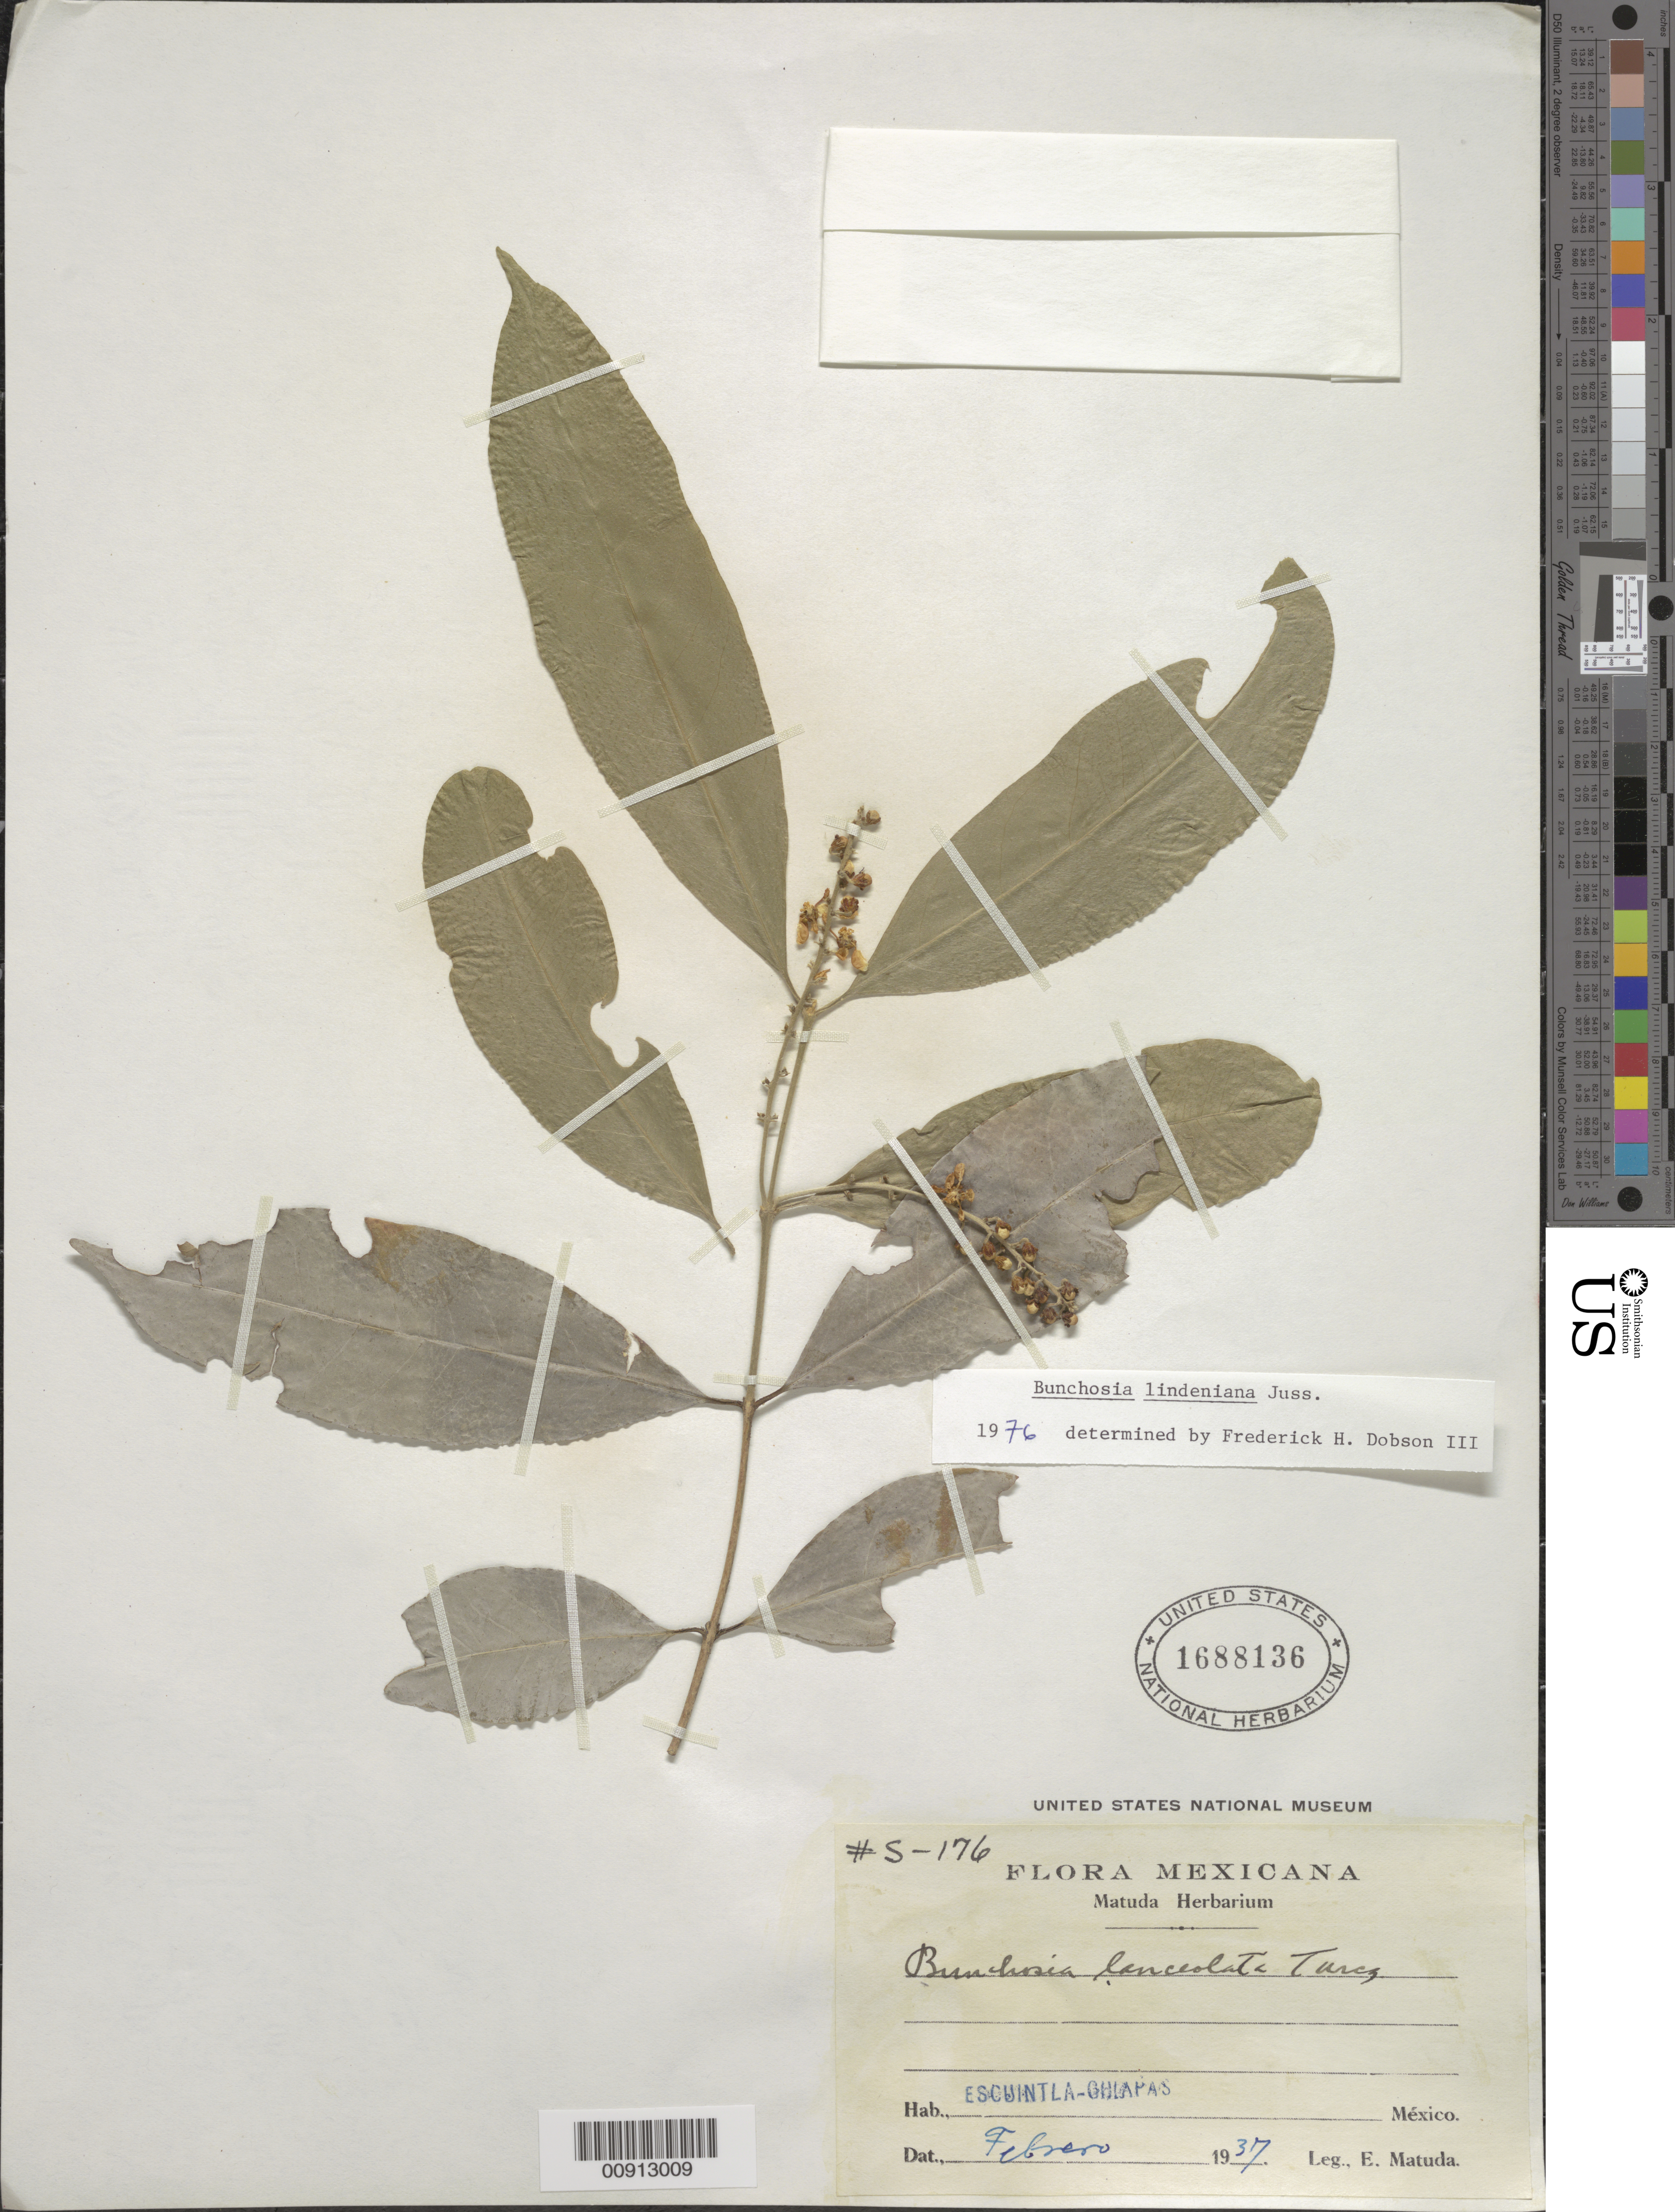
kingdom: Plantae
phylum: Tracheophyta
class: Magnoliopsida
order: Malpighiales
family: Malpighiaceae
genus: Bunchosia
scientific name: Bunchosia lindeniana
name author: A. Juss.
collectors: E. Matuda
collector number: S-176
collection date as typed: Feb 1937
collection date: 1937-02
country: Mexico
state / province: Chiapas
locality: Escuintla, Chiapas.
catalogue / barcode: US 1688136